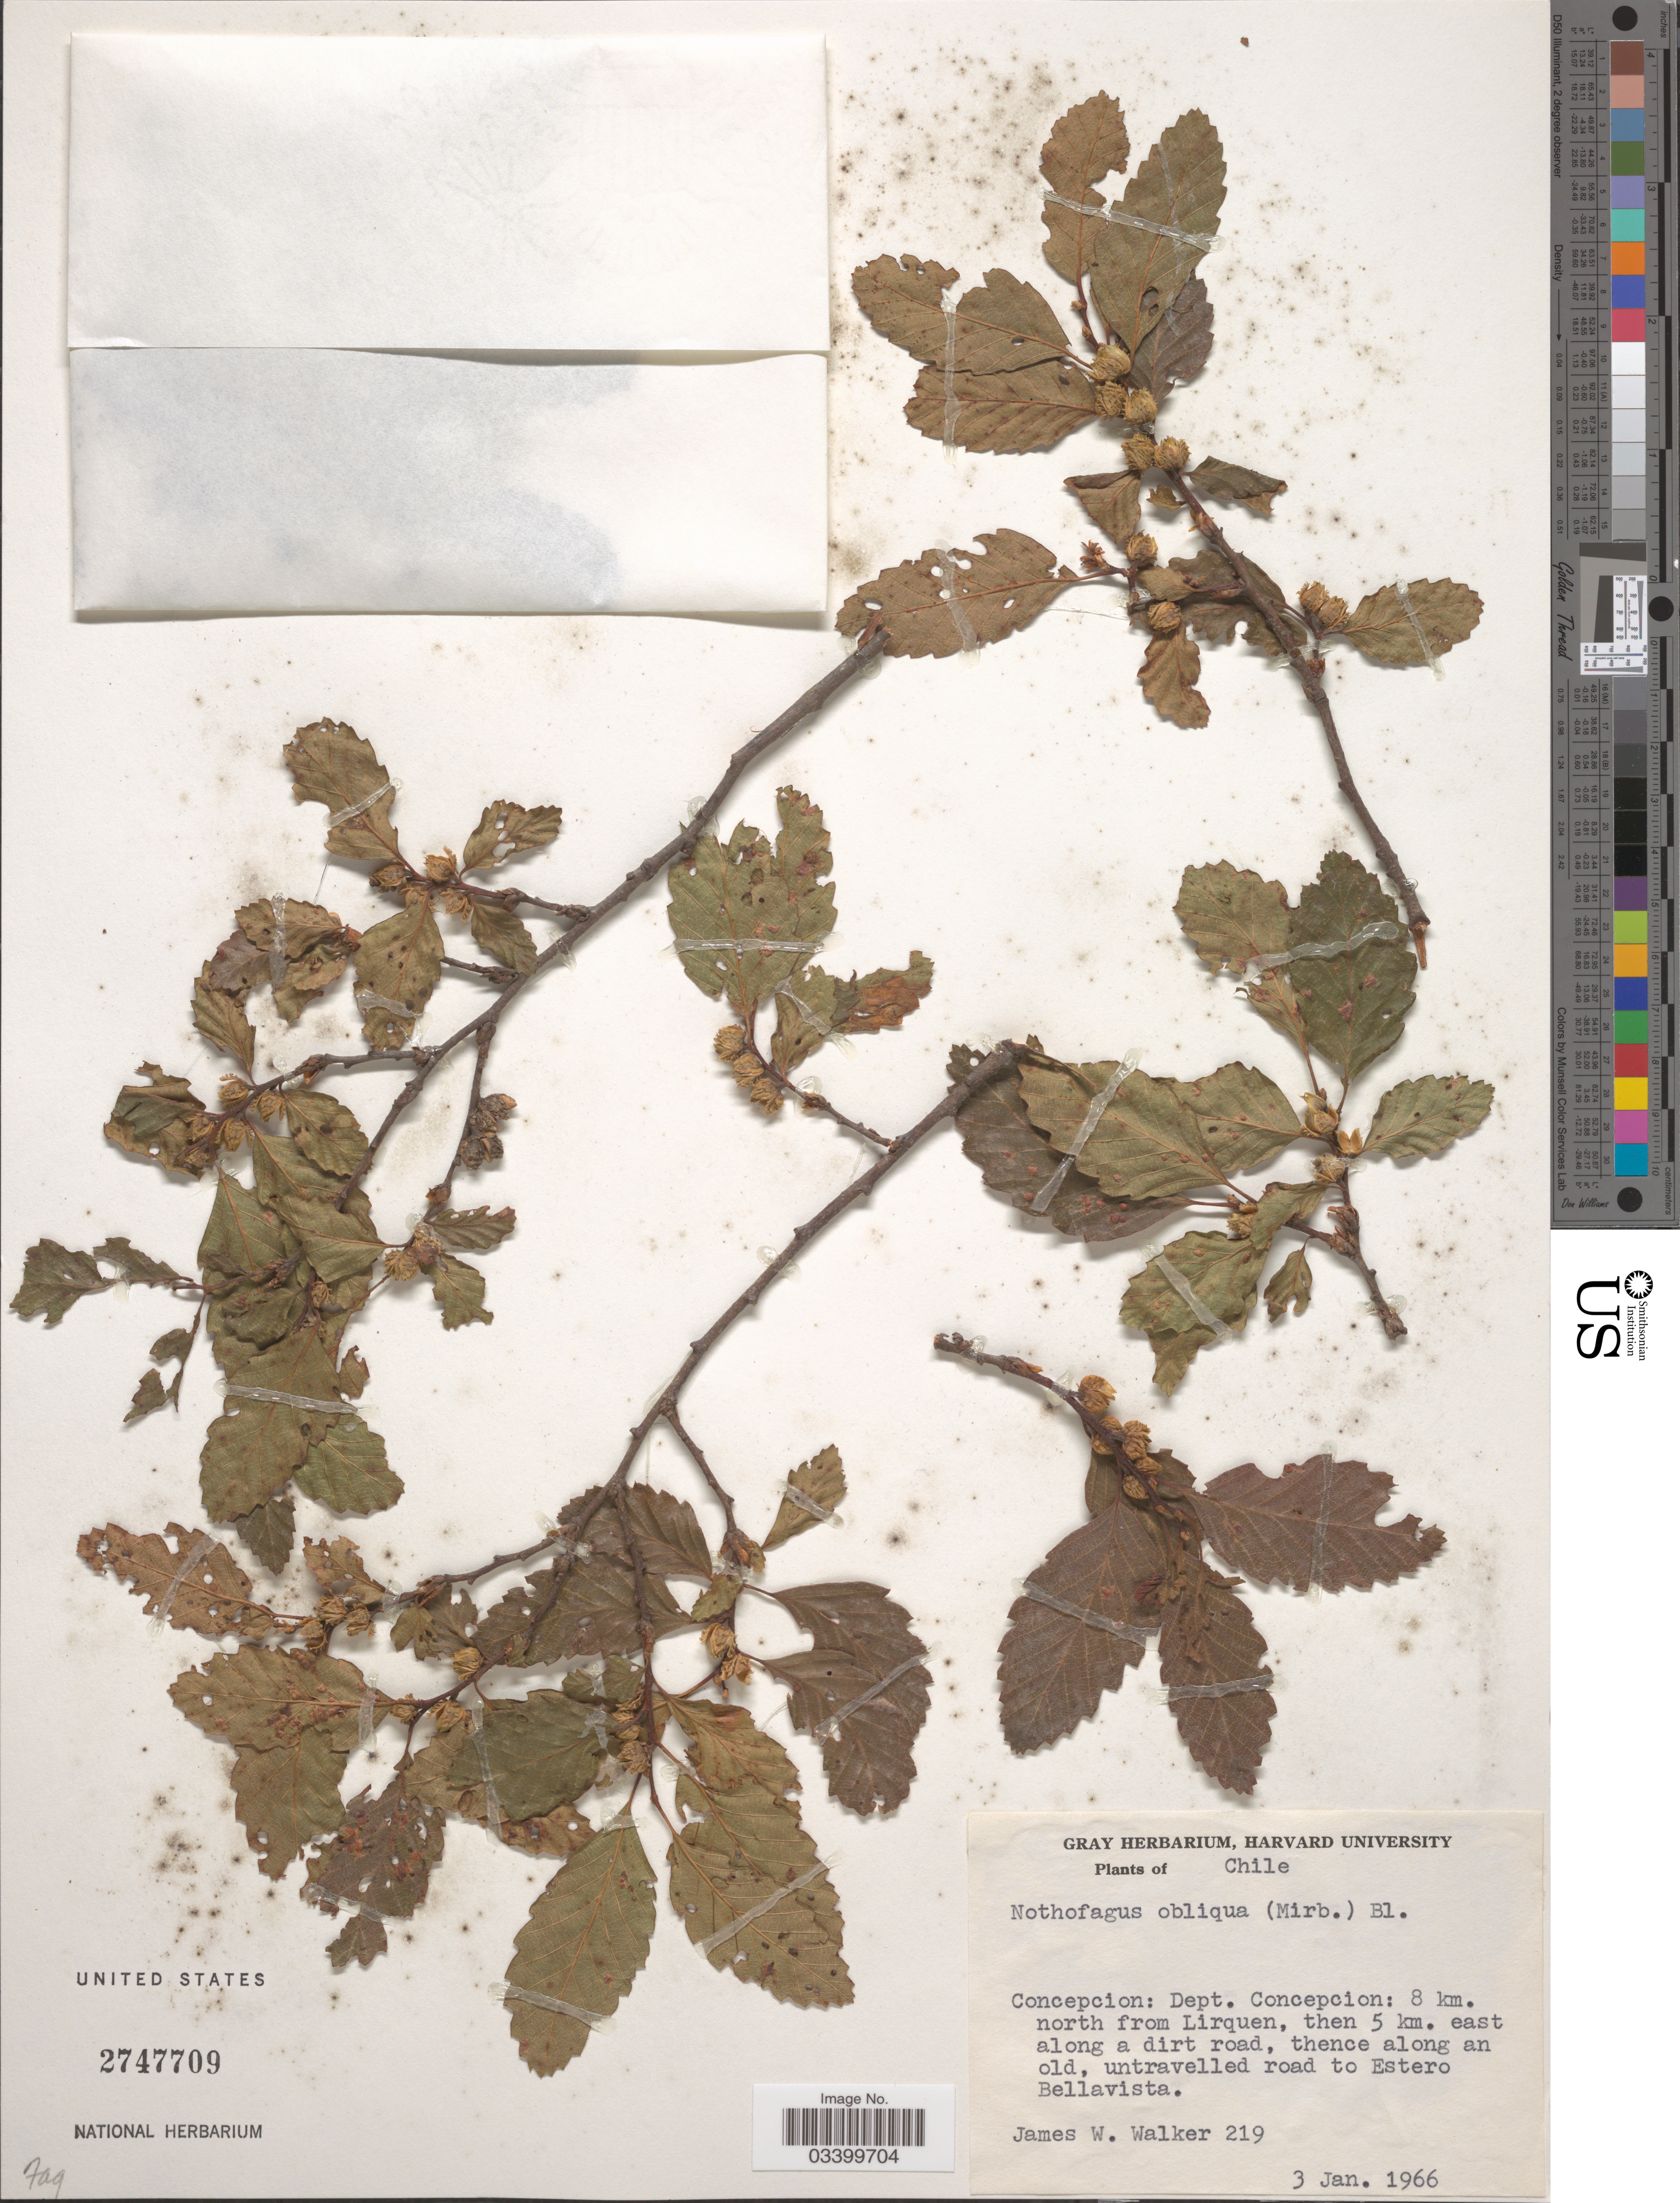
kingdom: Plantae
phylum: Tracheophyta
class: Magnoliopsida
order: Fagales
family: Nothofagaceae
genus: Nothofagus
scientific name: Nothofagus obliqua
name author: (Mirb.) Oerst.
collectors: J. W. Walker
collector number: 219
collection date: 1966-01-03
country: Paraguay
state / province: Concepcion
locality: Dept. Concepcion: 8 km. north from Lirquen, then 5 km. east along a dirt road, thence along an old, untravelled road to Estero Bellavista.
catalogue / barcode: US 2747709